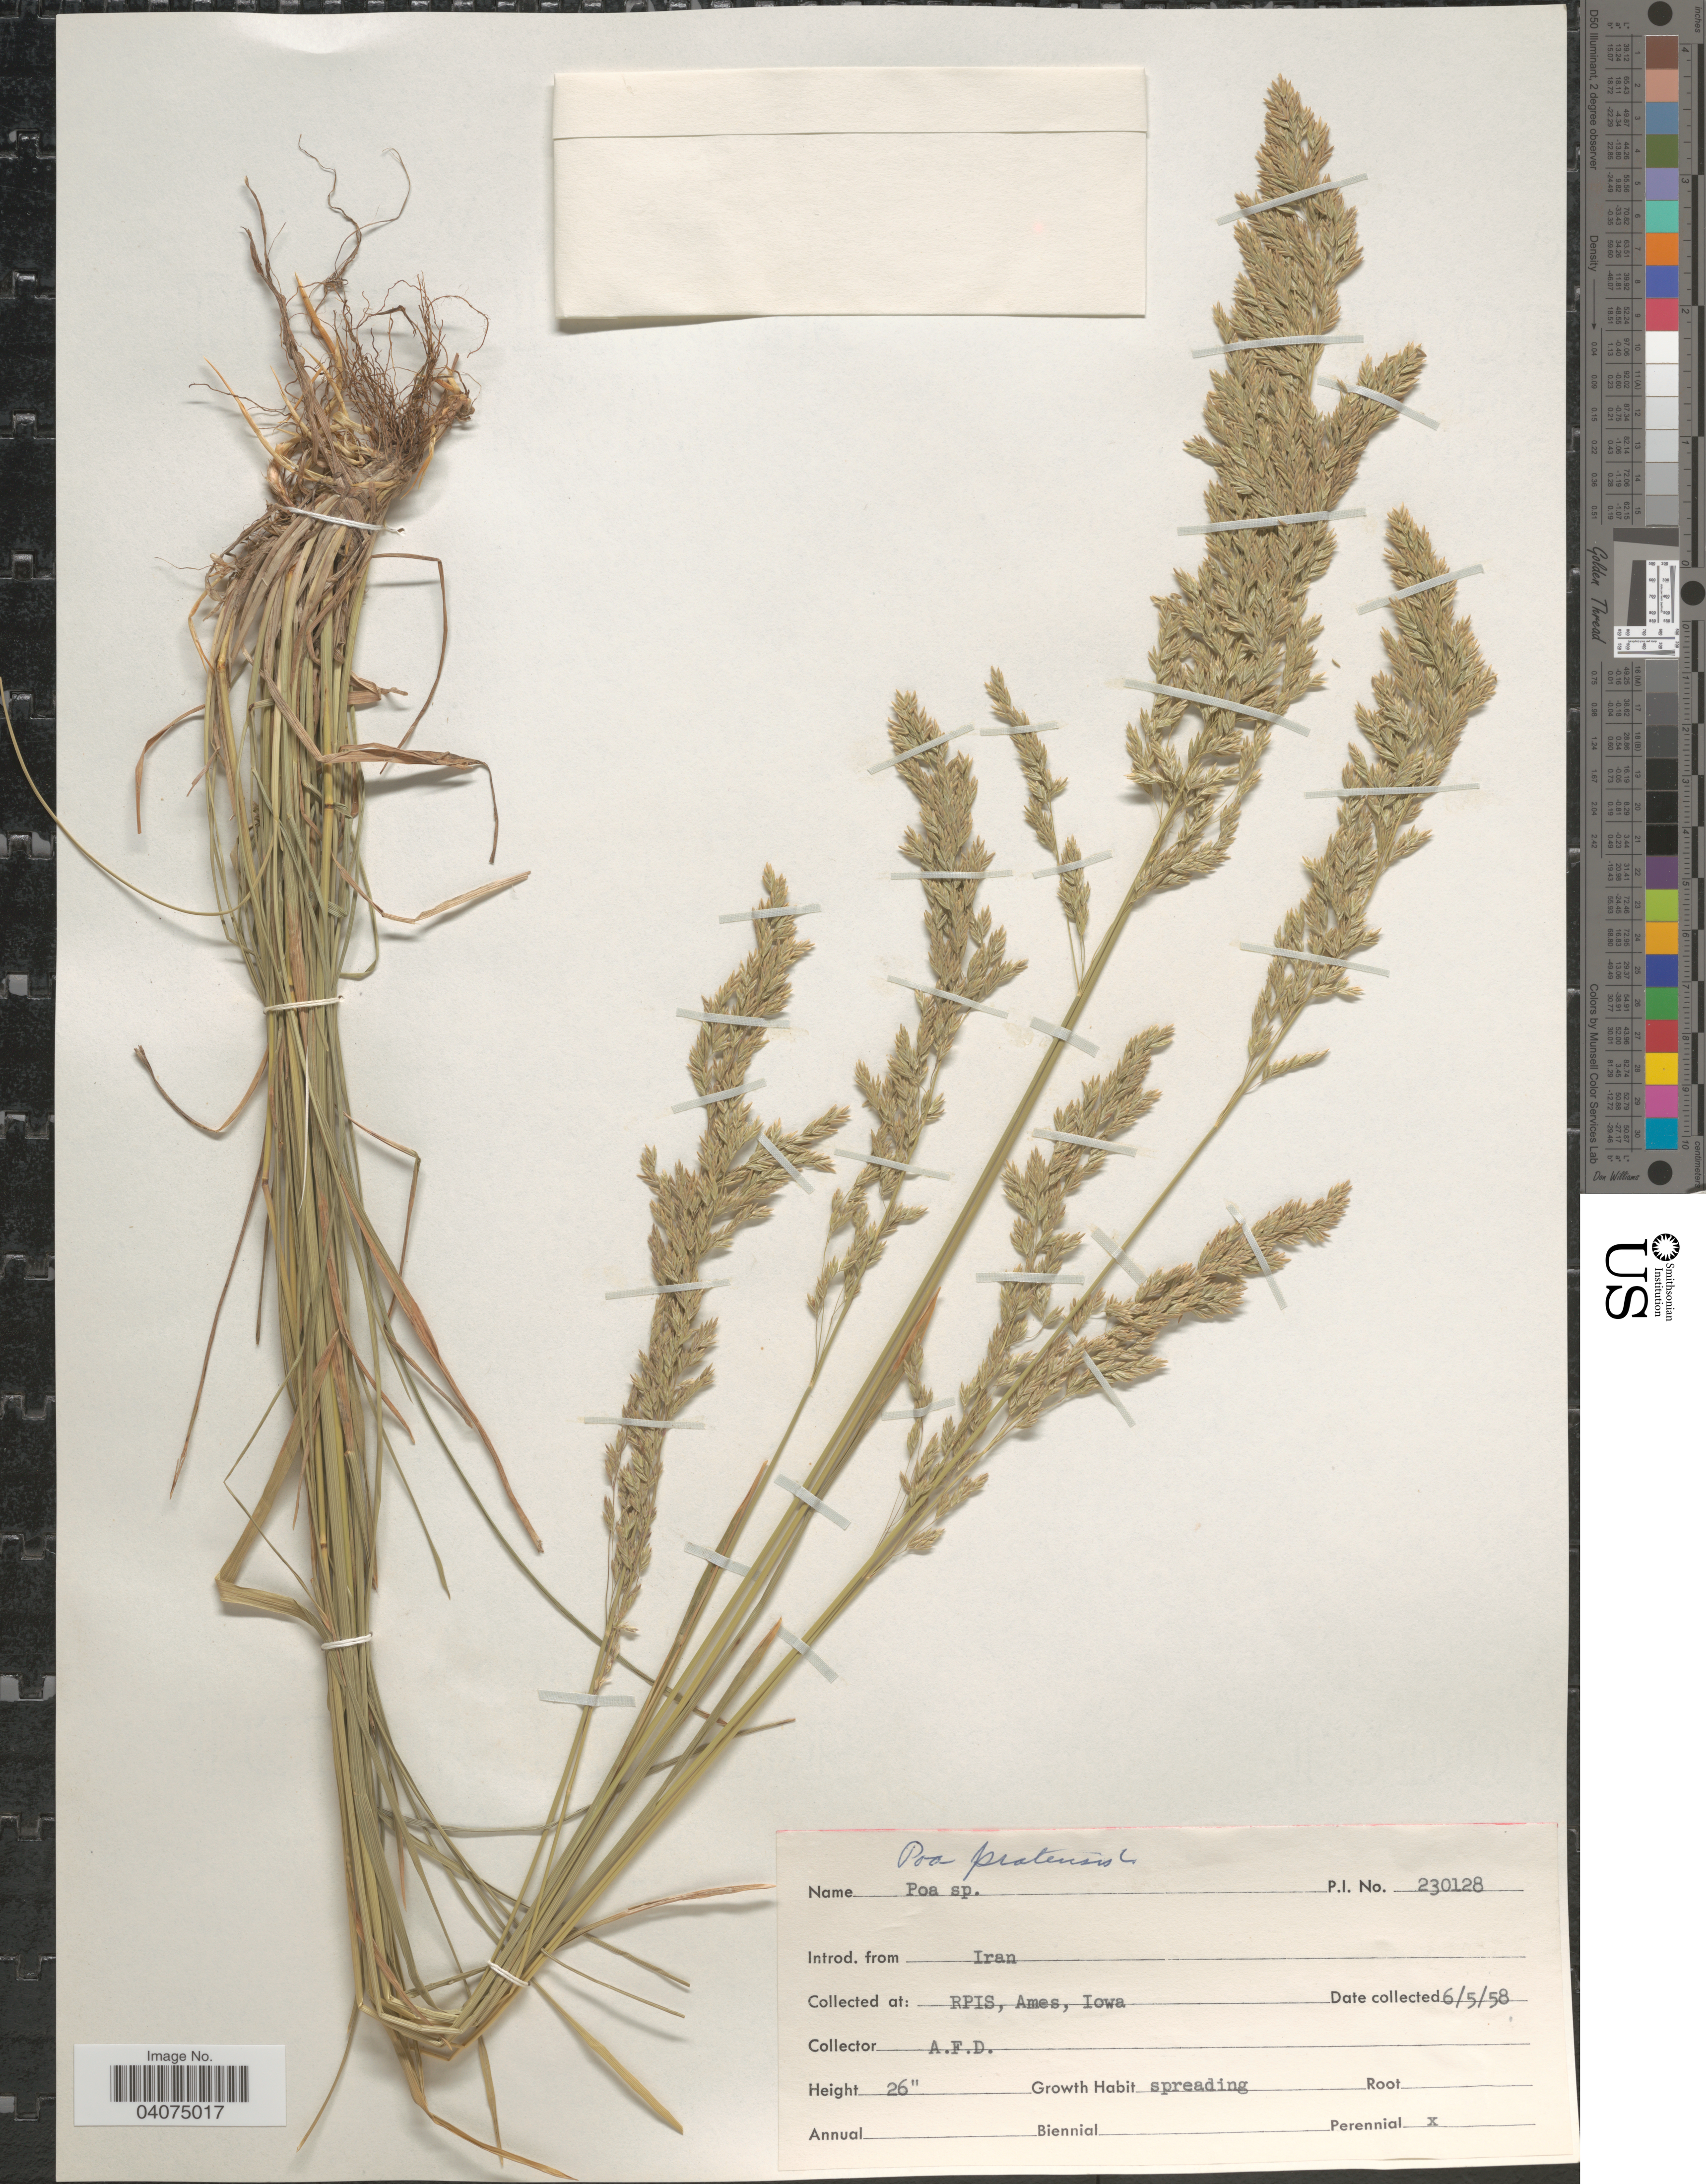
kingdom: Plantae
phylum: Tracheophyta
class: Liliopsida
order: Poales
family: Poaceae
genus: Poa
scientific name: Poa pratensis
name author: L.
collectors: A. D.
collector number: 230128?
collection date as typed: Transcribed d/m/y: 5/6/58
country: United States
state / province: Iowa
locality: RPIS, Ames.